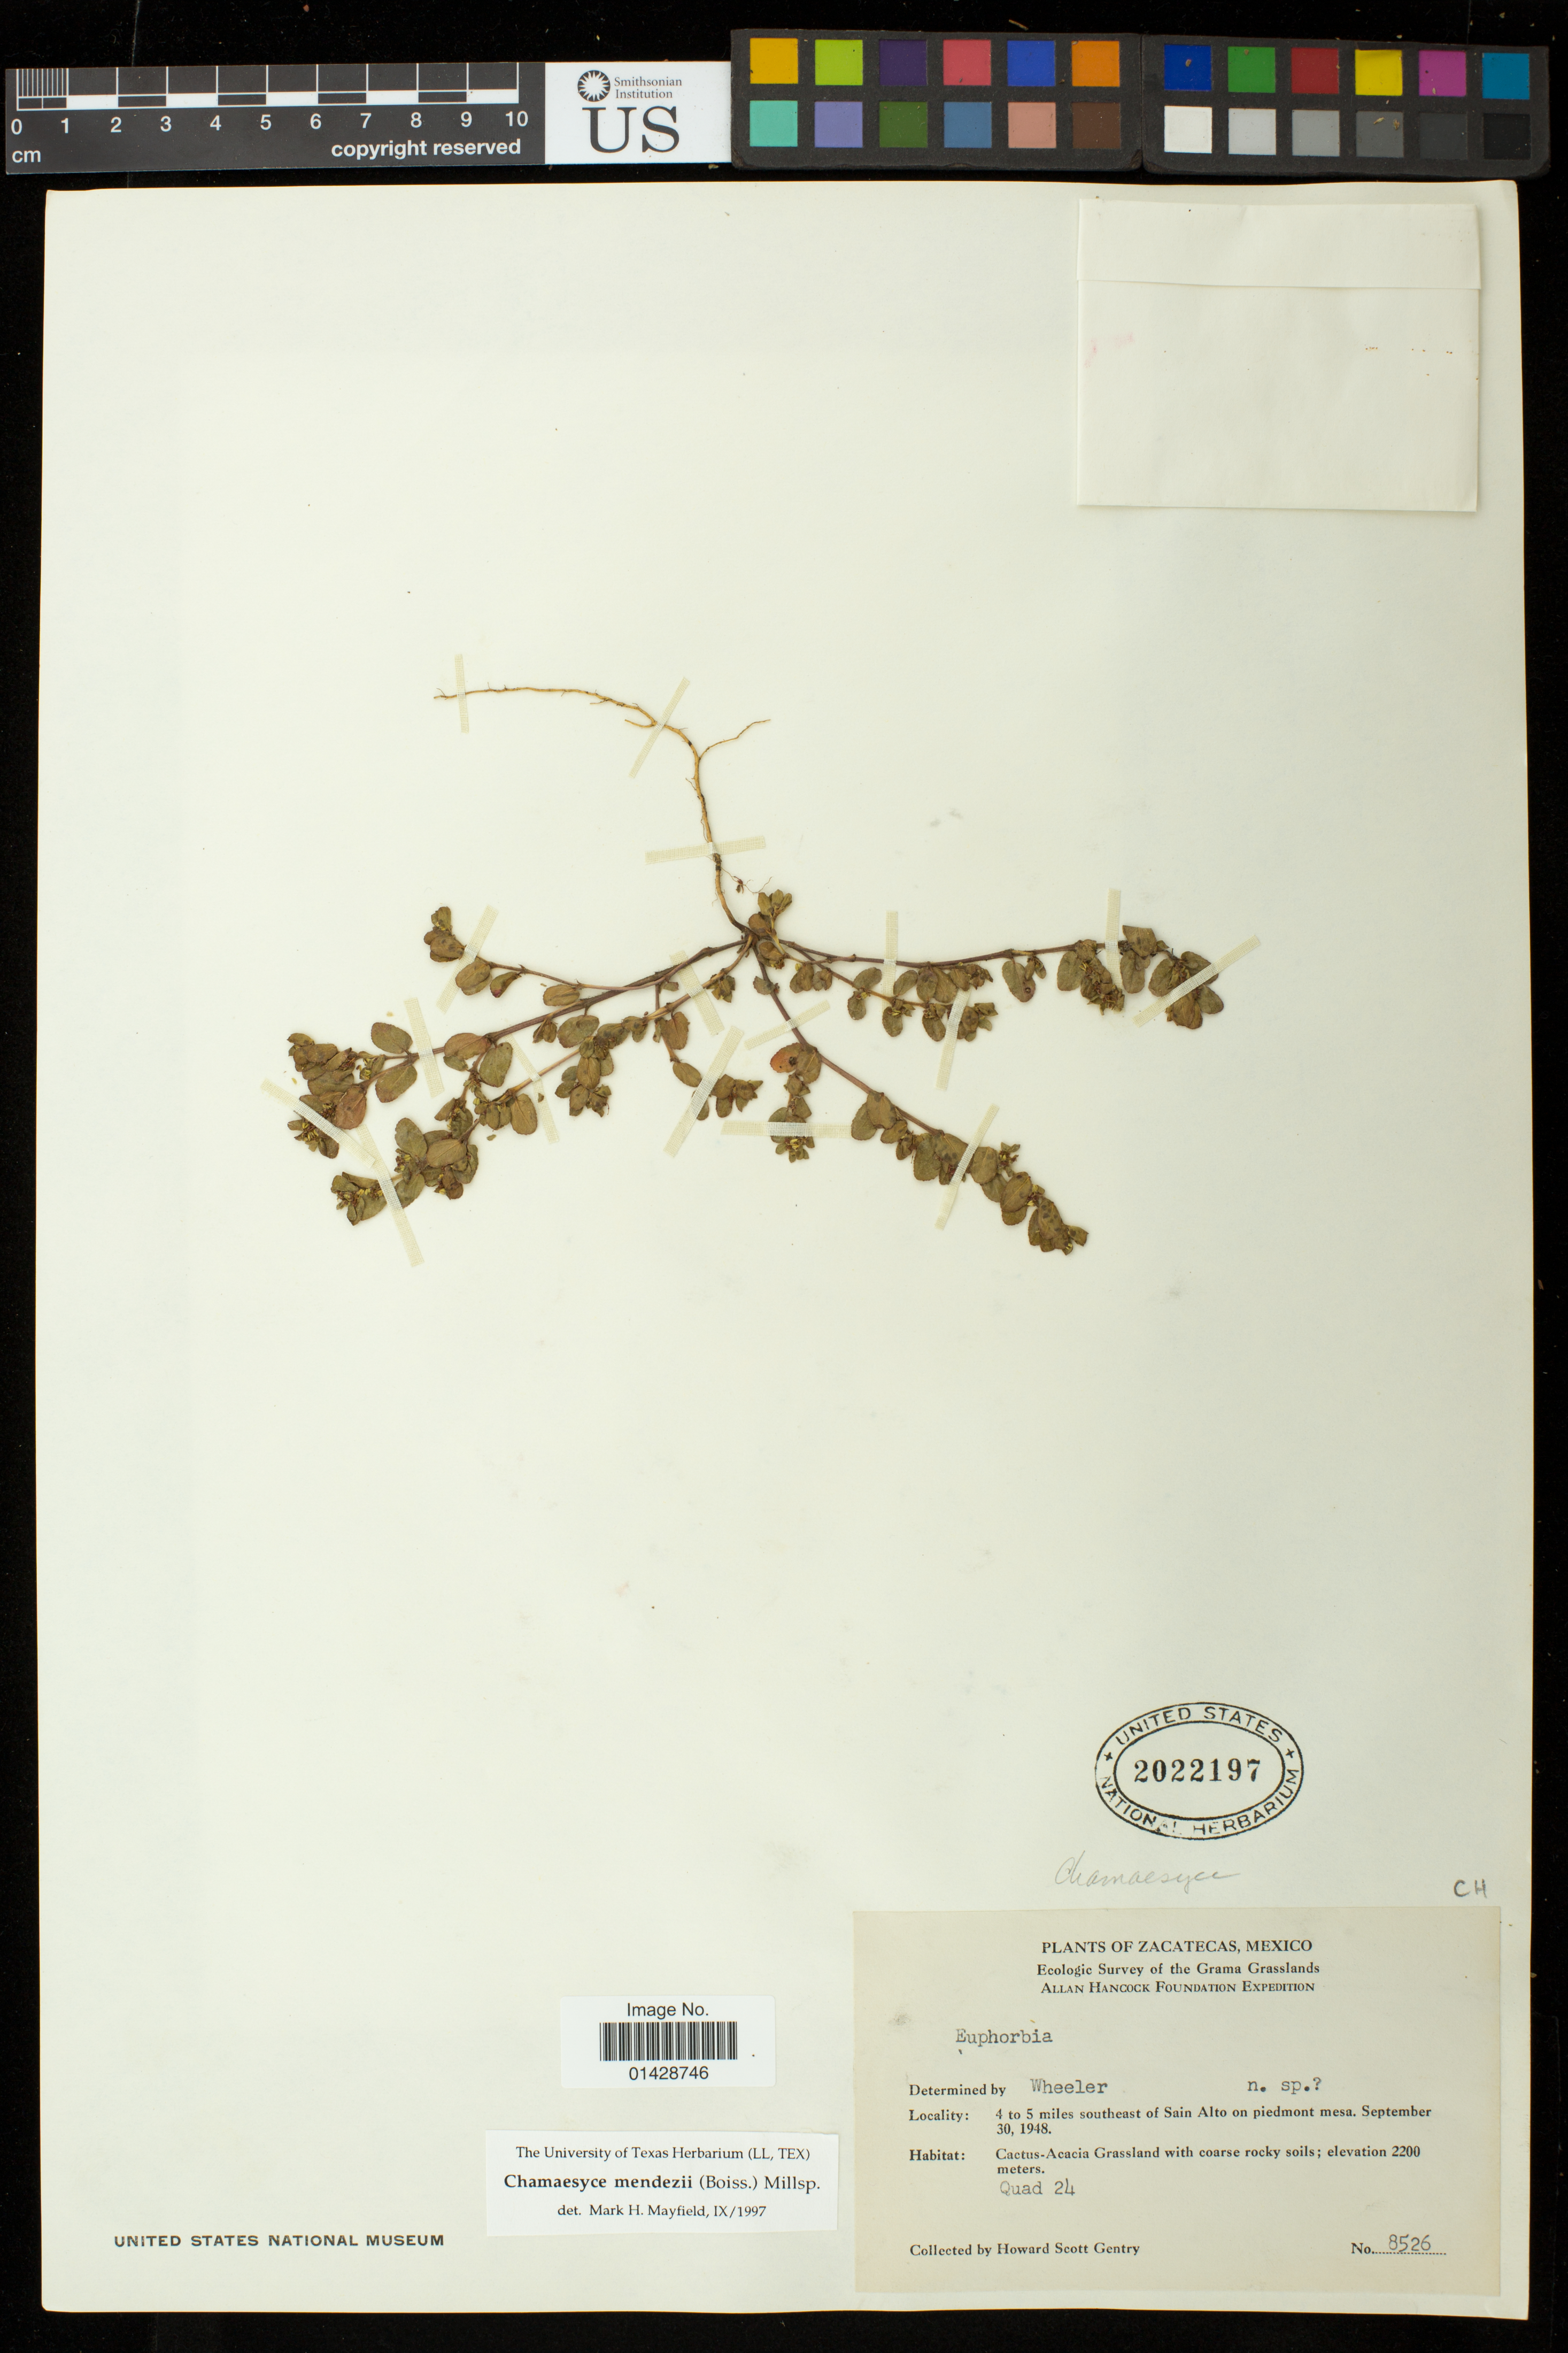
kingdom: Plantae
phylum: Tracheophyta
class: Magnoliopsida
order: Malpighiales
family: Euphorbiaceae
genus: Euphorbia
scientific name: Euphorbia mendezii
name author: Boiss.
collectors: H. S. Gentry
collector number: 8526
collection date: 1948-09-30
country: Mexico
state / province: Zacatecas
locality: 4 to 5 miles southeast of Sain Alto on piedmont mesa.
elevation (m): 2200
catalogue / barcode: US 2022197